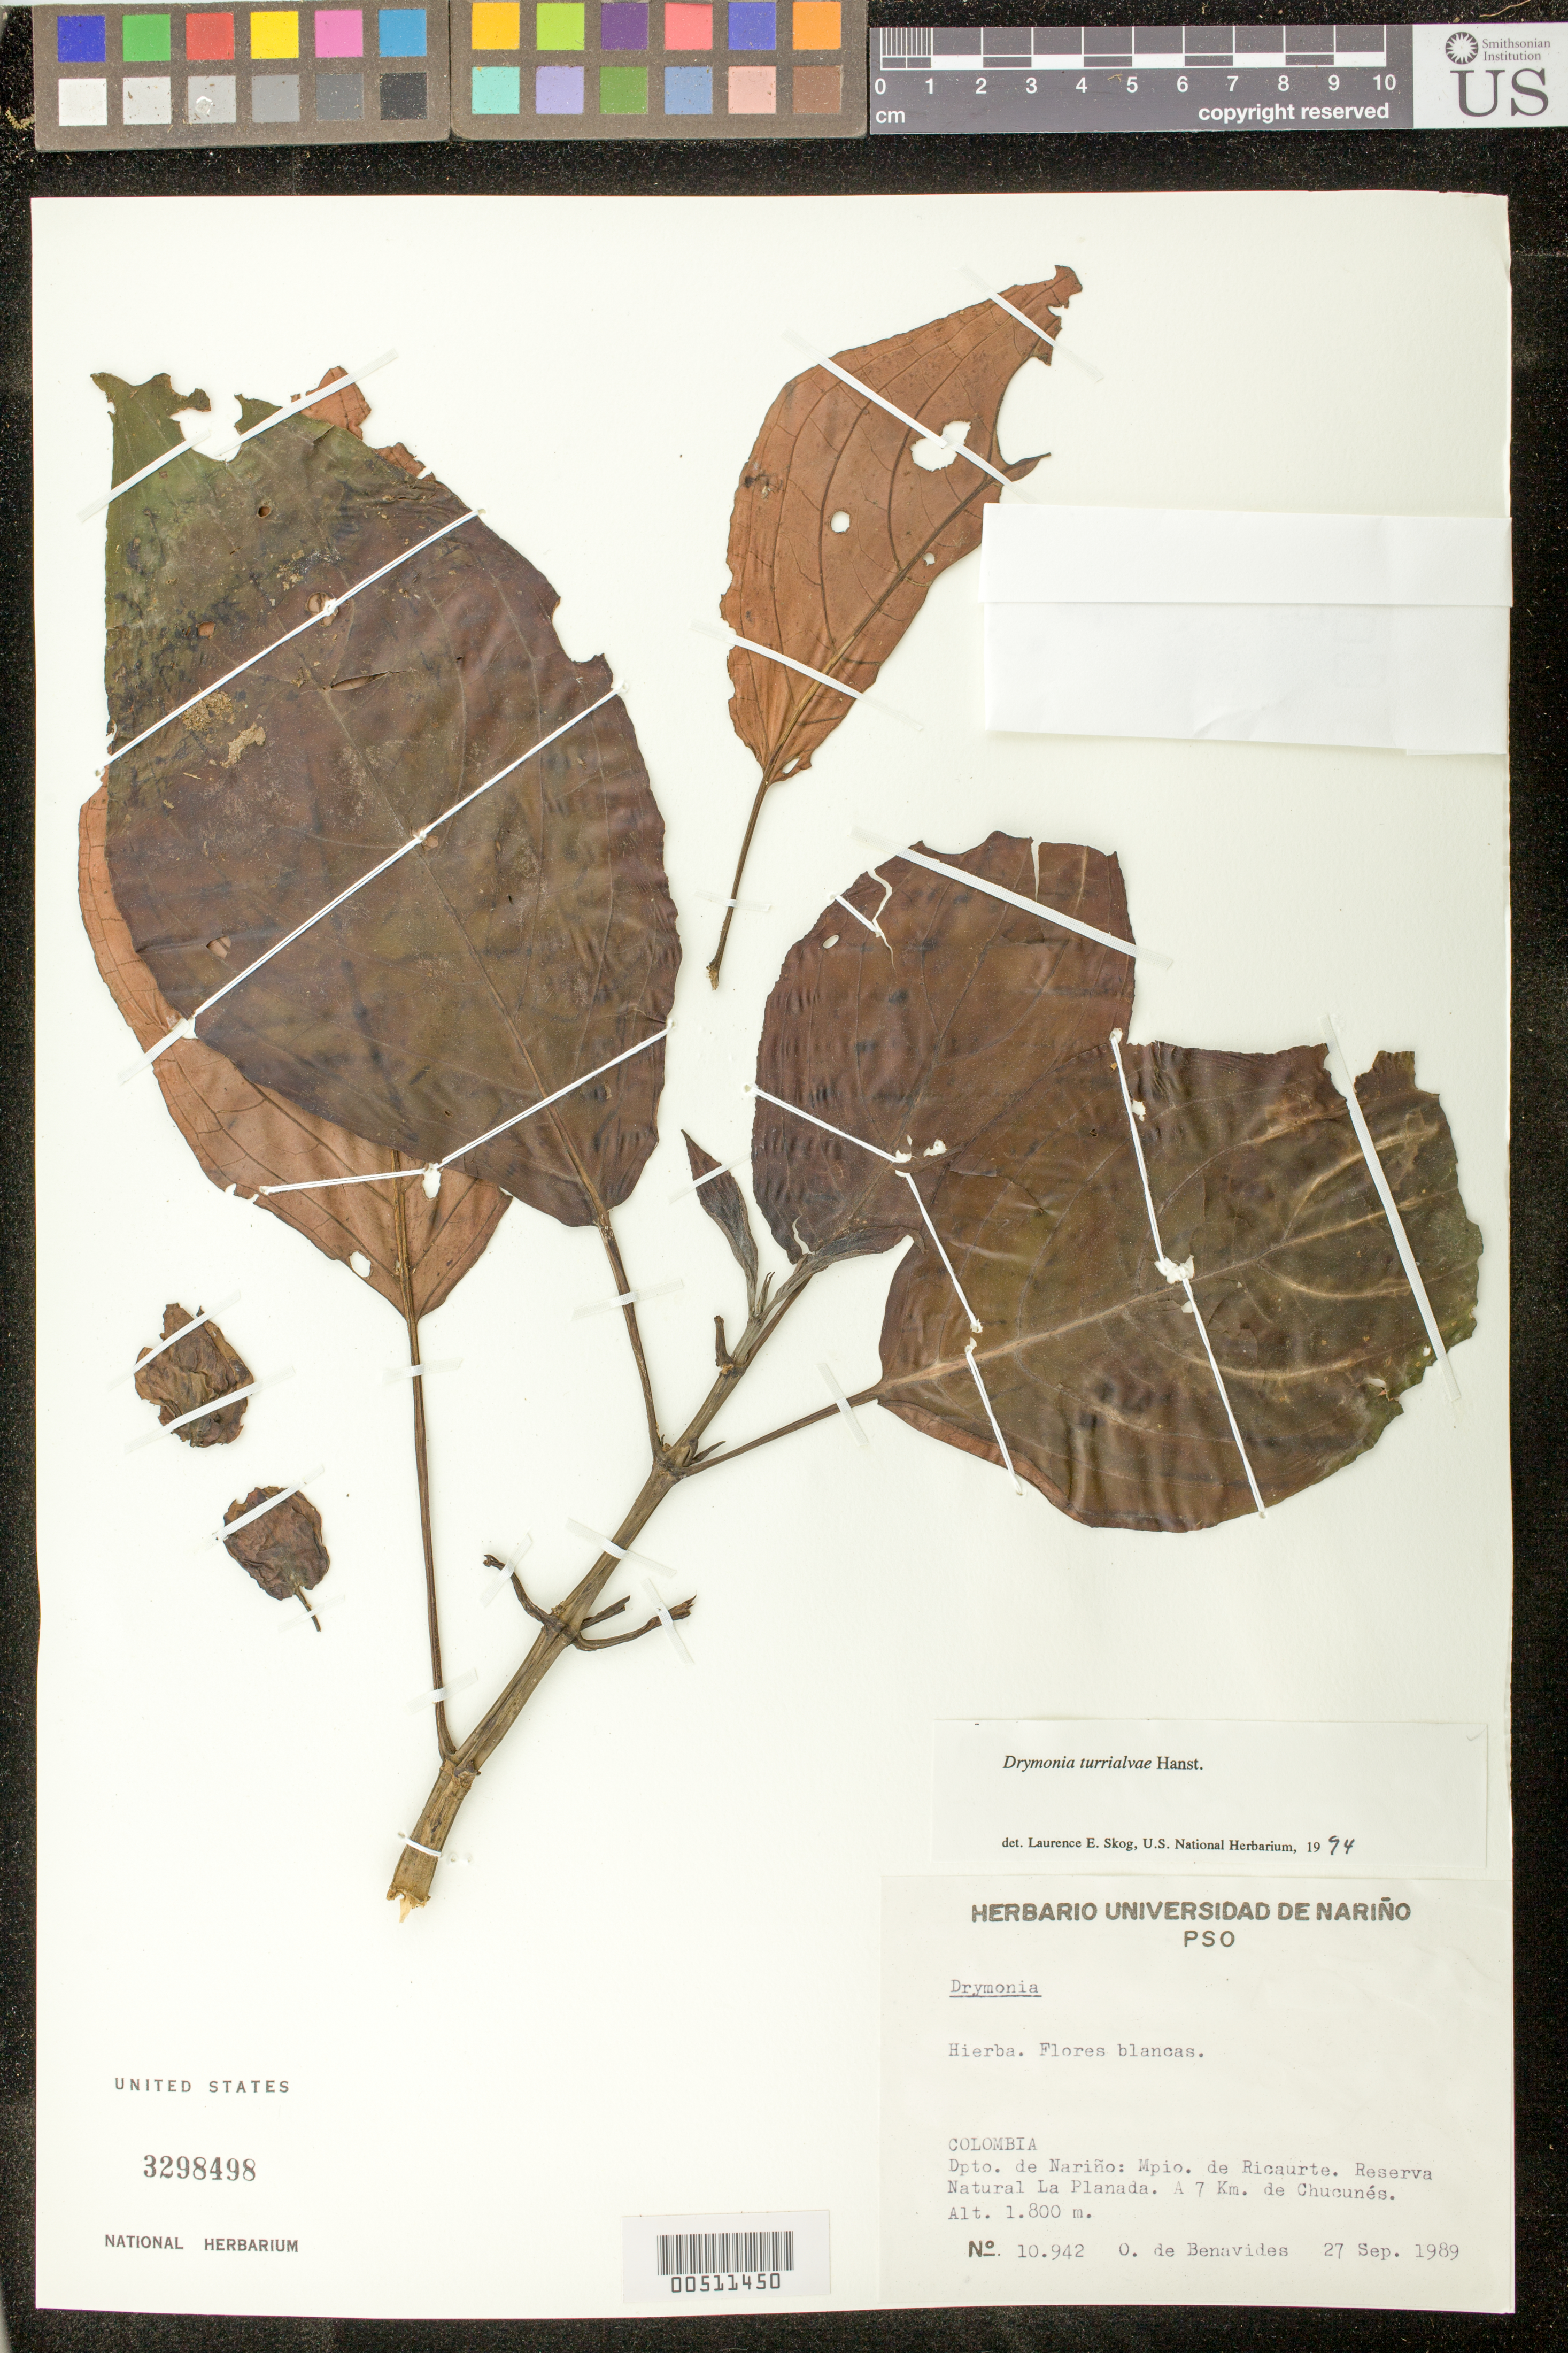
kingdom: Plantae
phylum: Tracheophyta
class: Magnoliopsida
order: Lamiales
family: Gesneriaceae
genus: Drymonia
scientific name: Drymonia quadrangulata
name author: Clavijo & J.L. Clark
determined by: Skog, Laurence E.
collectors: Olga S. de Benavides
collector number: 10942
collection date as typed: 27 Sep 1989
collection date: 1989-09-27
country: Colombia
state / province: Nariño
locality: Ricaurte, La Planada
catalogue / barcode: US 3298498